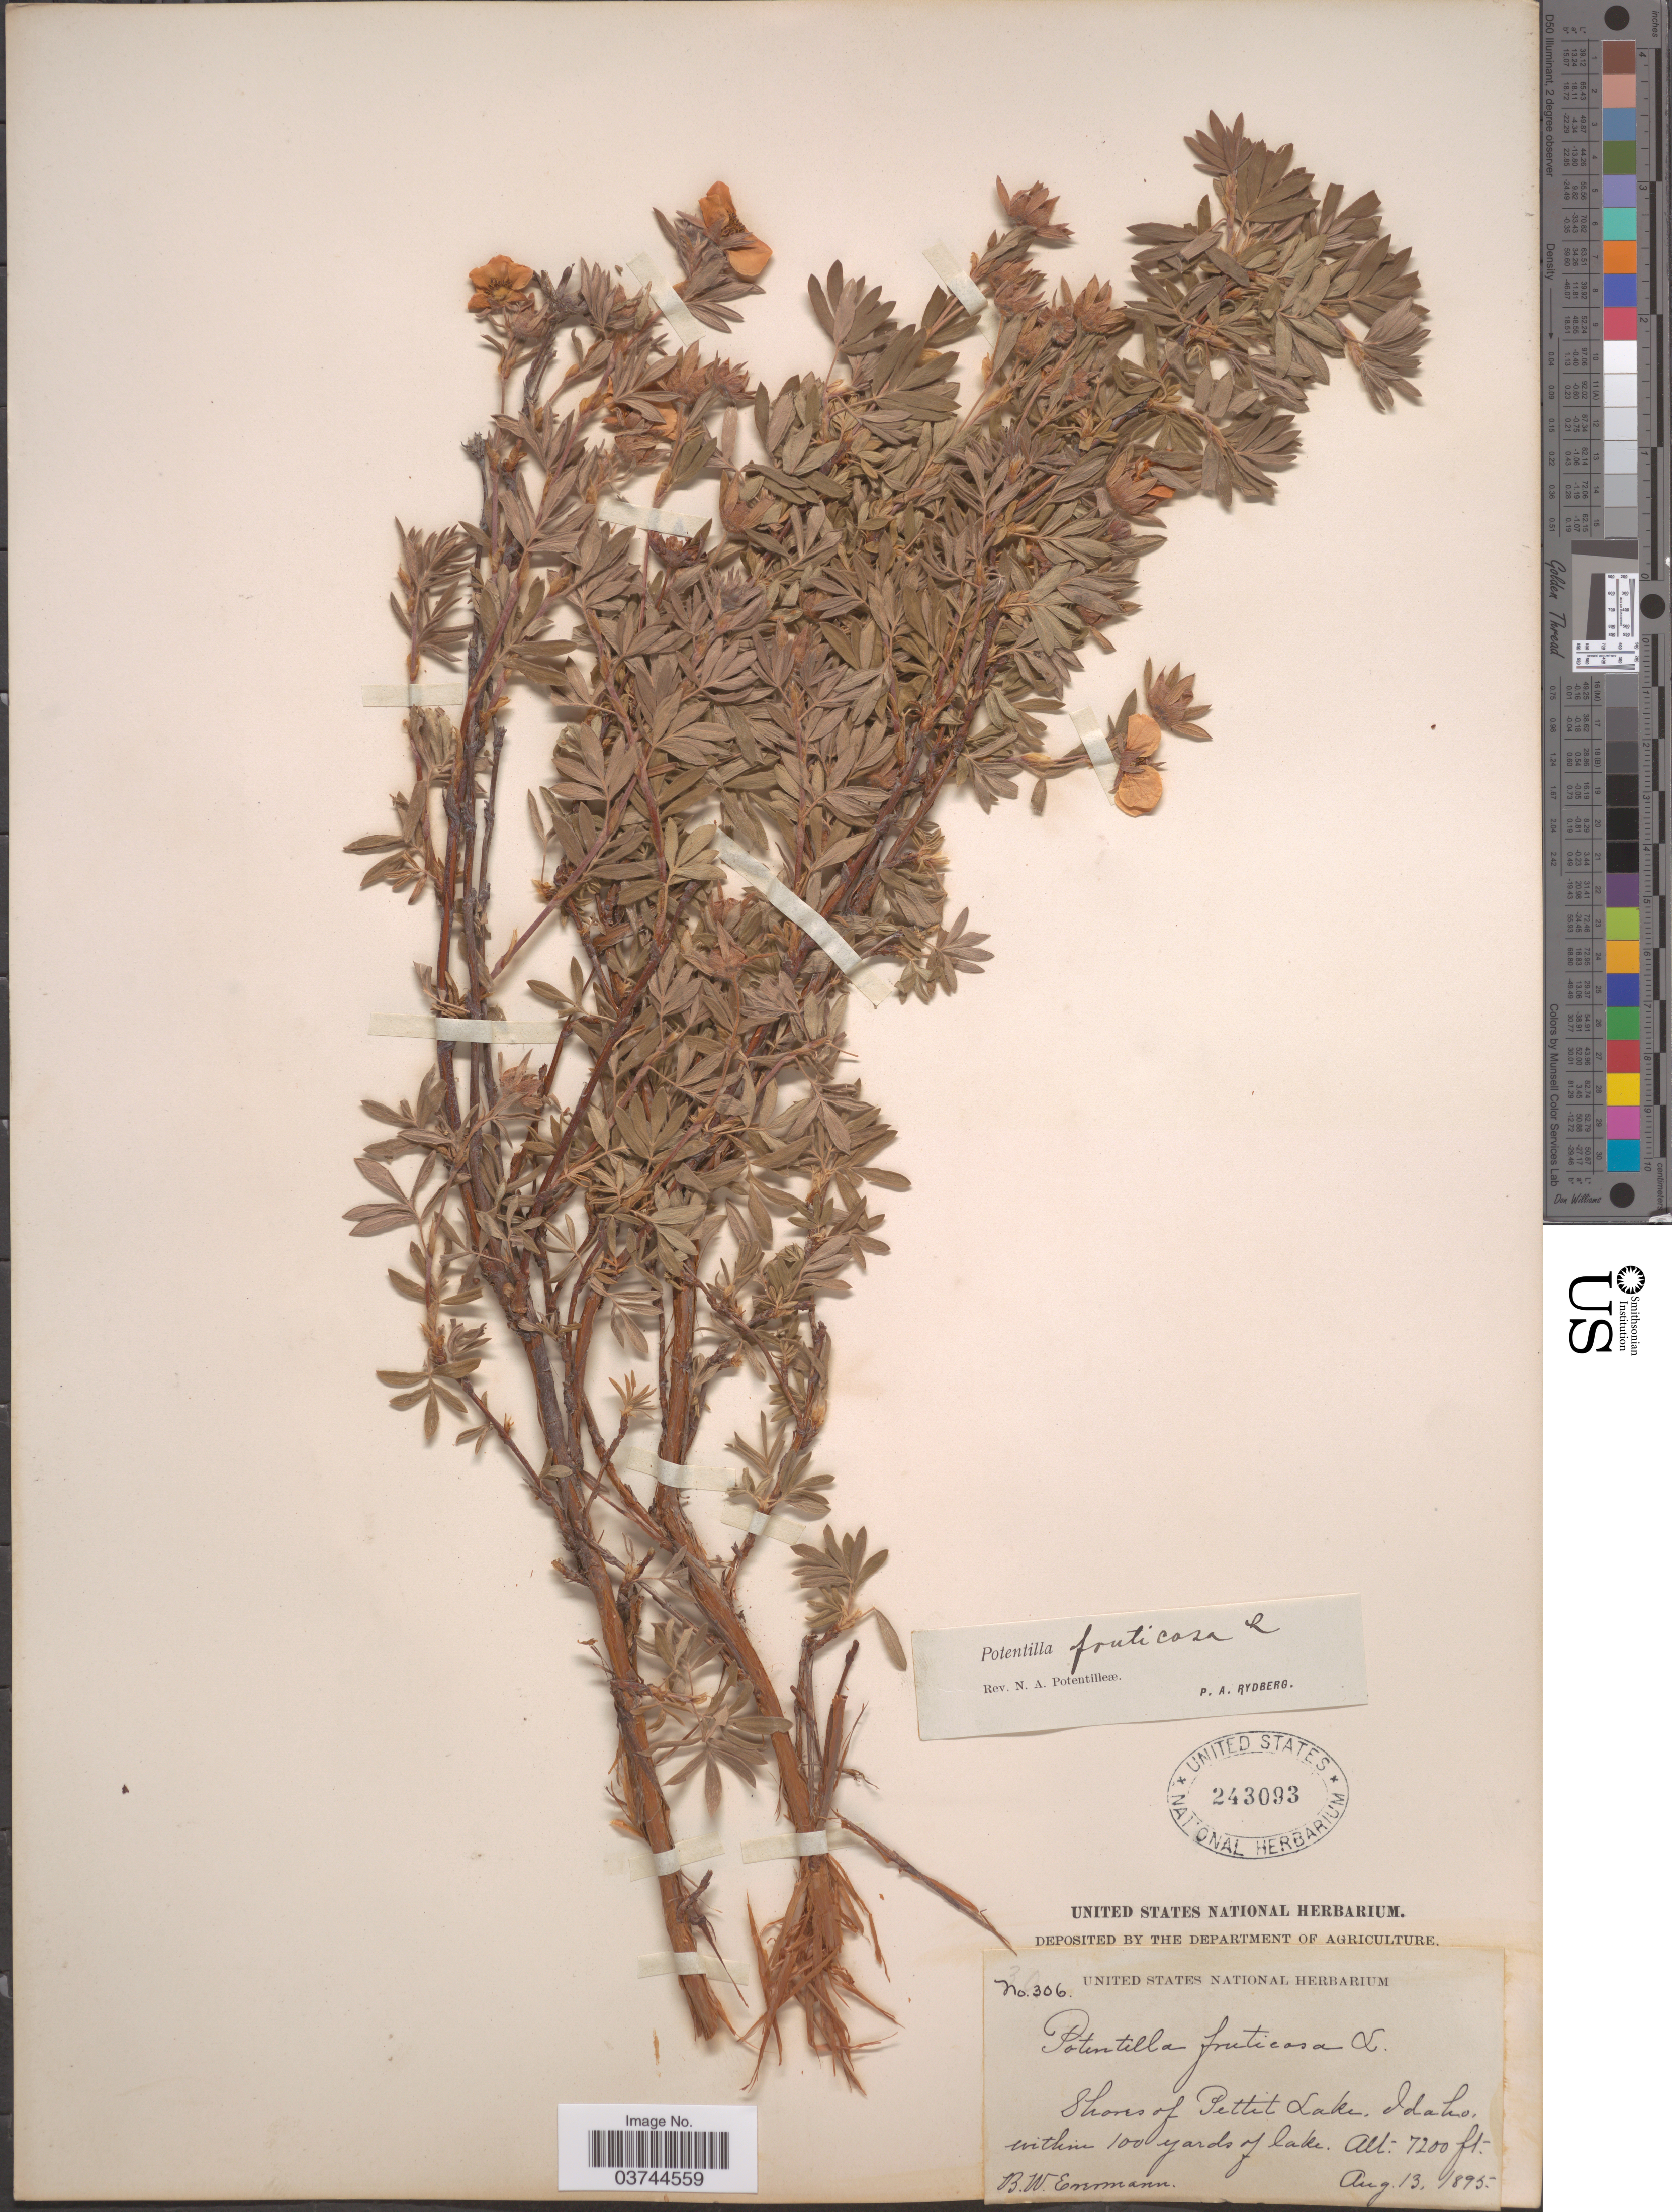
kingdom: Plantae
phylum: Tracheophyta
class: Magnoliopsida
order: Rosales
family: Rosaceae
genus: Dasiphora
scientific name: Dasiphora fruticosa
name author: (L.) Rydb.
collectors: B. W. Evermann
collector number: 306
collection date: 1895-08-13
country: United States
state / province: Idaho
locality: Shores of Pettit Lake. within 100 yards of lake.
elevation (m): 2195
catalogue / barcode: US 243093